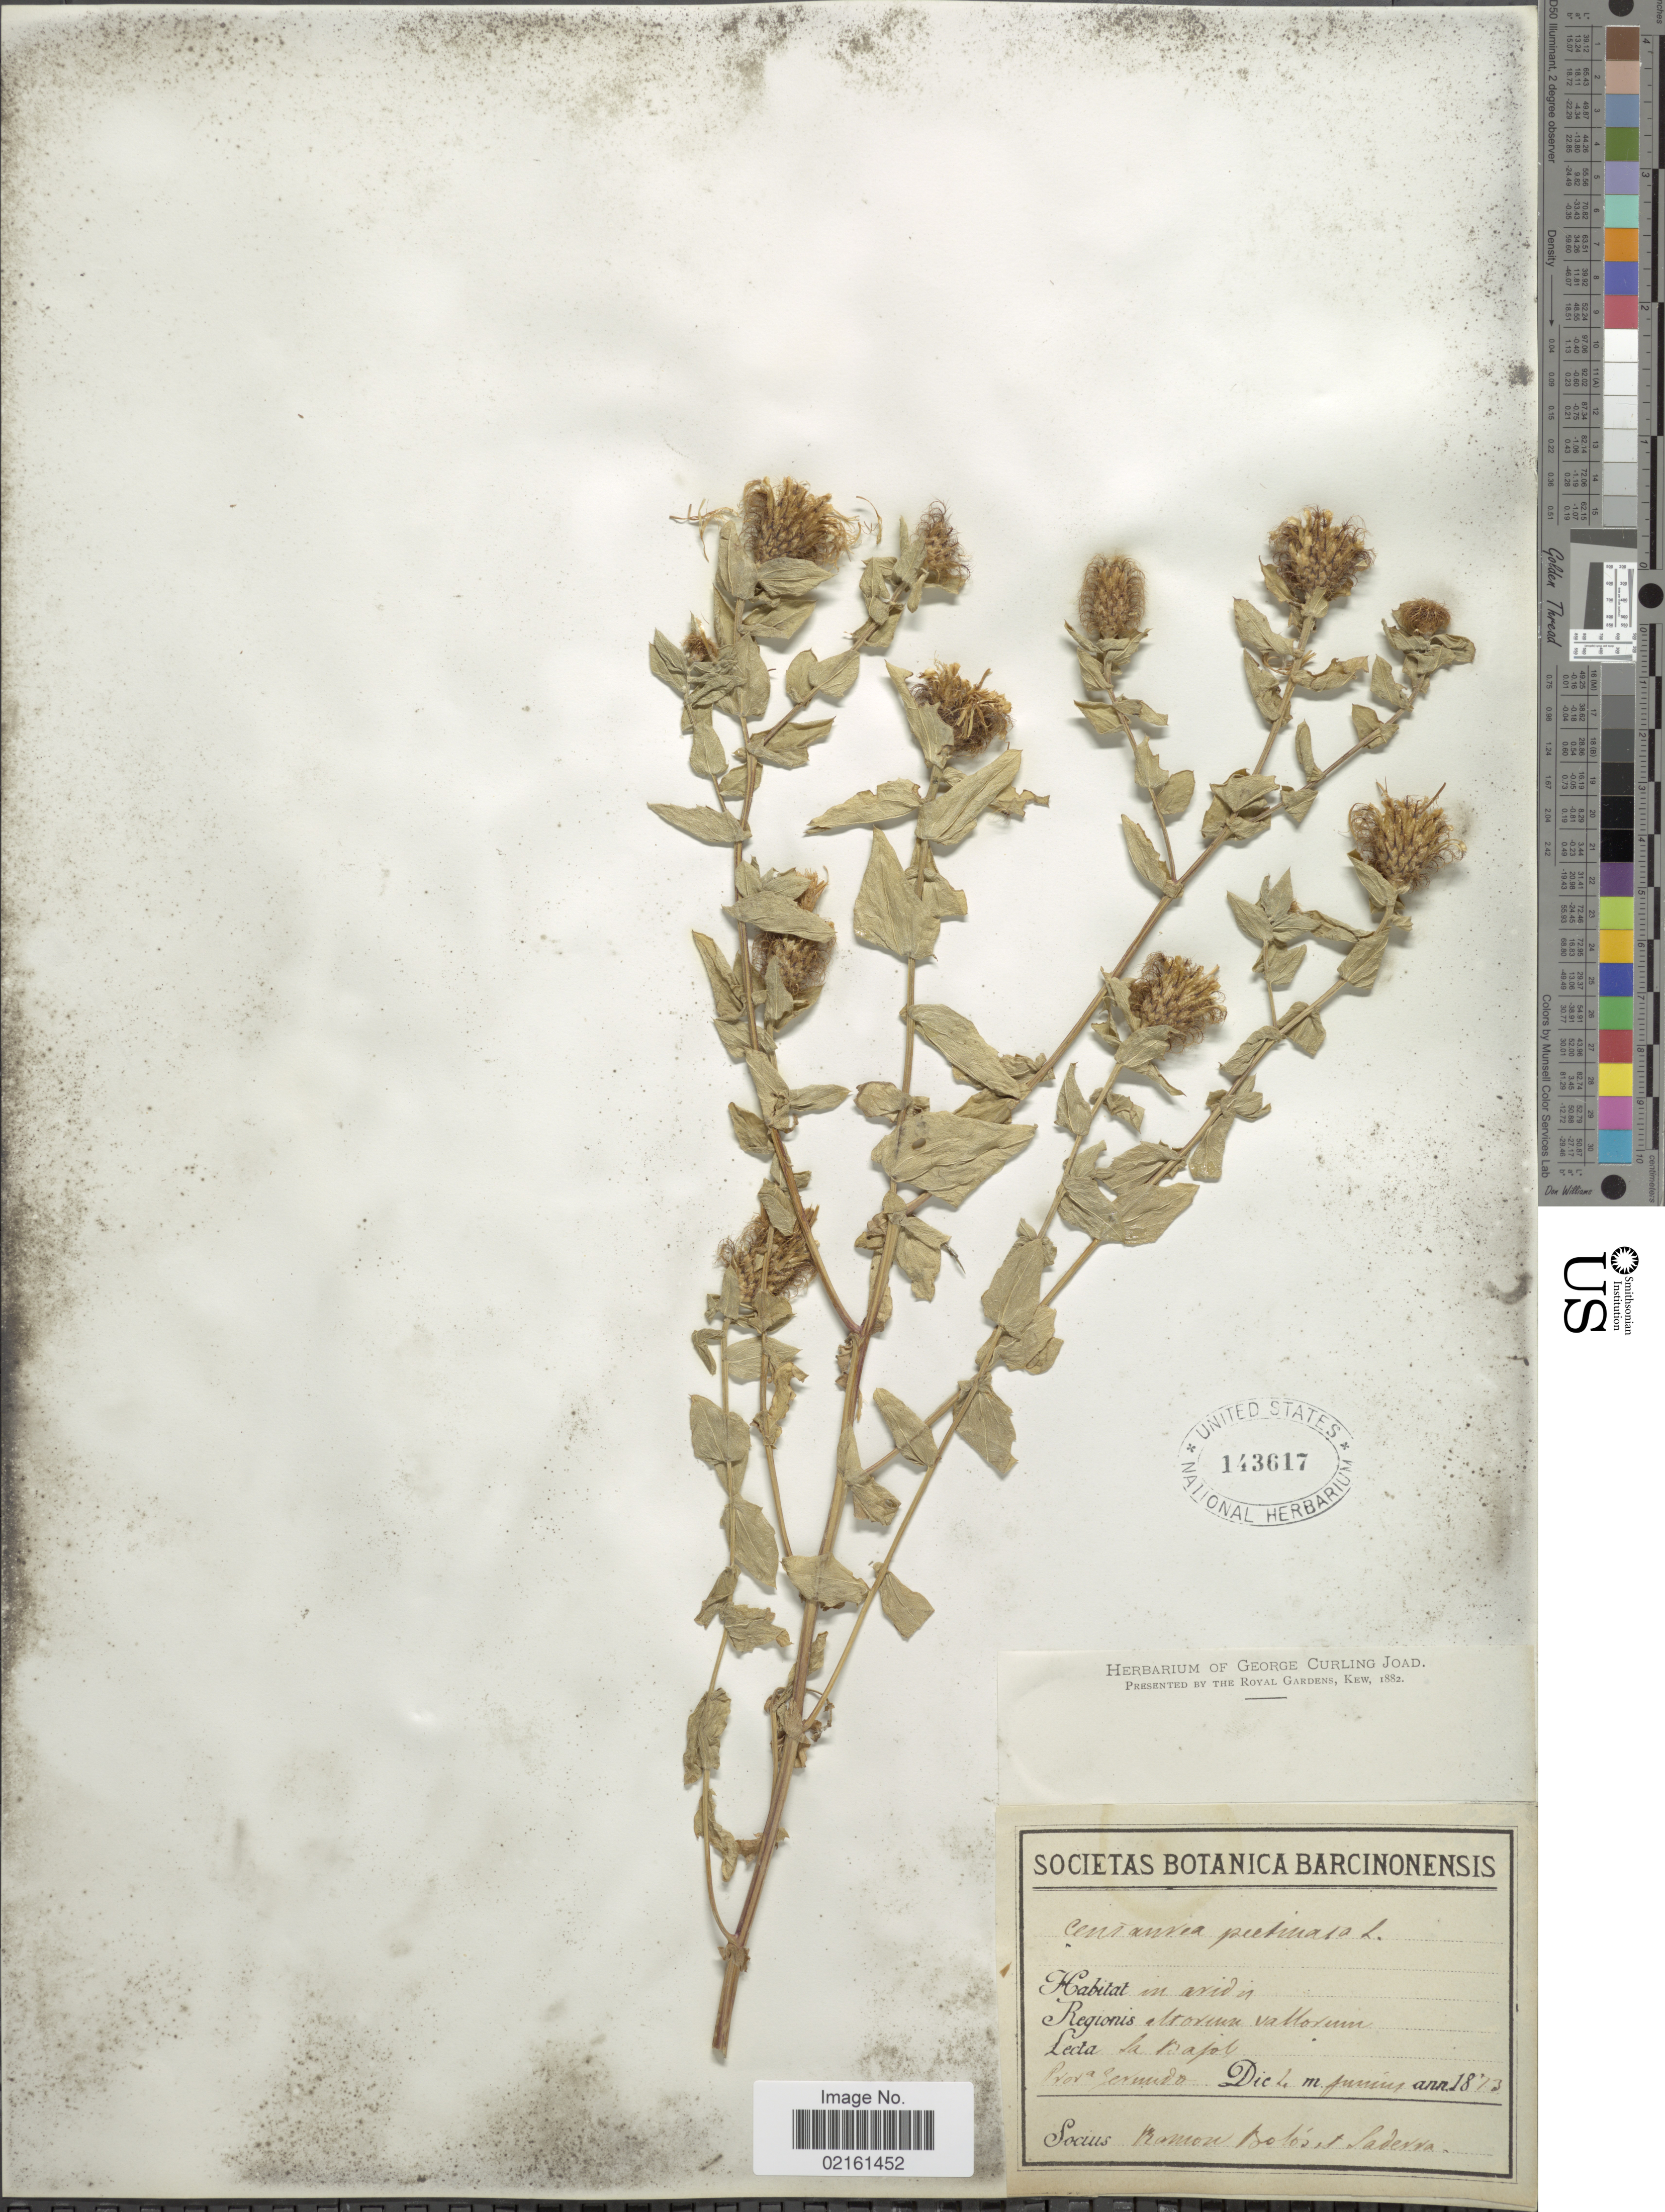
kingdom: Plantae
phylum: Tracheophyta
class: Magnoliopsida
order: Asterales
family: Asteraceae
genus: Centaurea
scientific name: Centaurea pectinata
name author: L.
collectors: R. Bolos & Laderra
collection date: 1873-06-04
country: Spain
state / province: Catalunya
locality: la Bajol (Vajol)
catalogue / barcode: US 143617